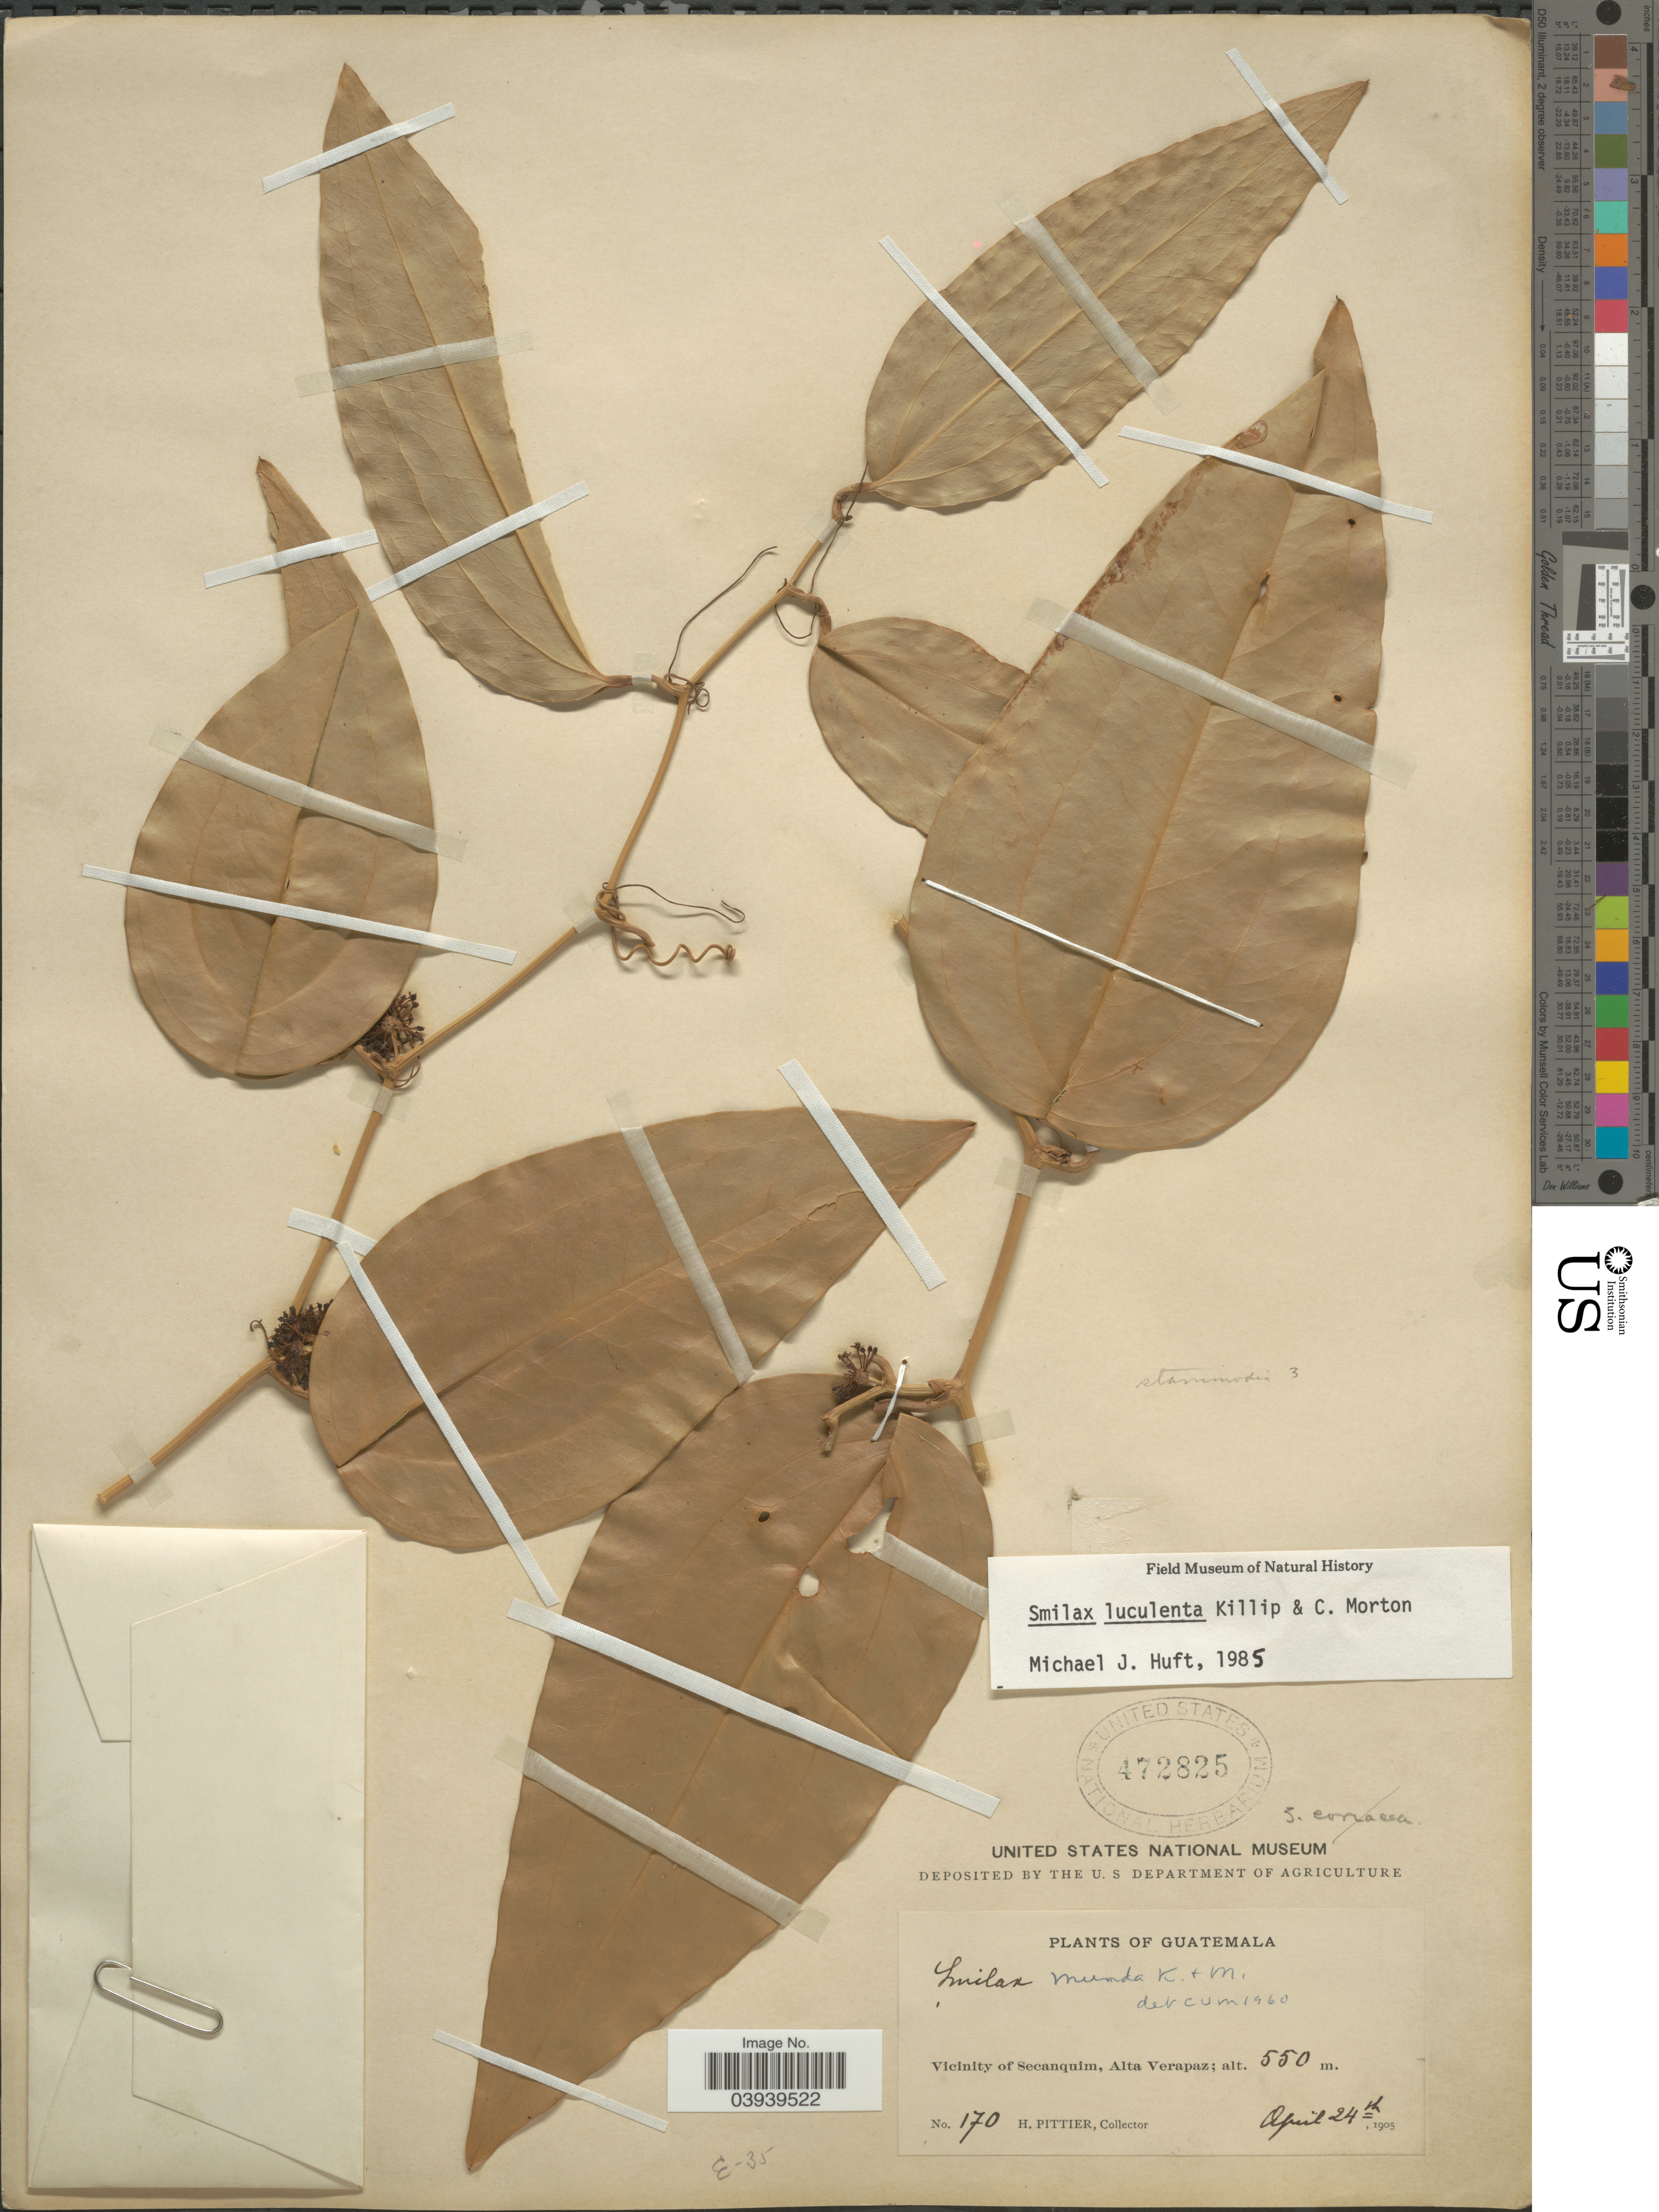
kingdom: Plantae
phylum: Tracheophyta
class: Liliopsida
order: Liliales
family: Smilacaceae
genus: Smilax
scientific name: Smilax luculenta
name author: Killip & C.V. Morton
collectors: H. F. Pittier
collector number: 170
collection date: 1905-04-24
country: Guatemala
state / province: Alta Verapaz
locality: Vicinity of Secanquim.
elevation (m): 550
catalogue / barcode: US 472825